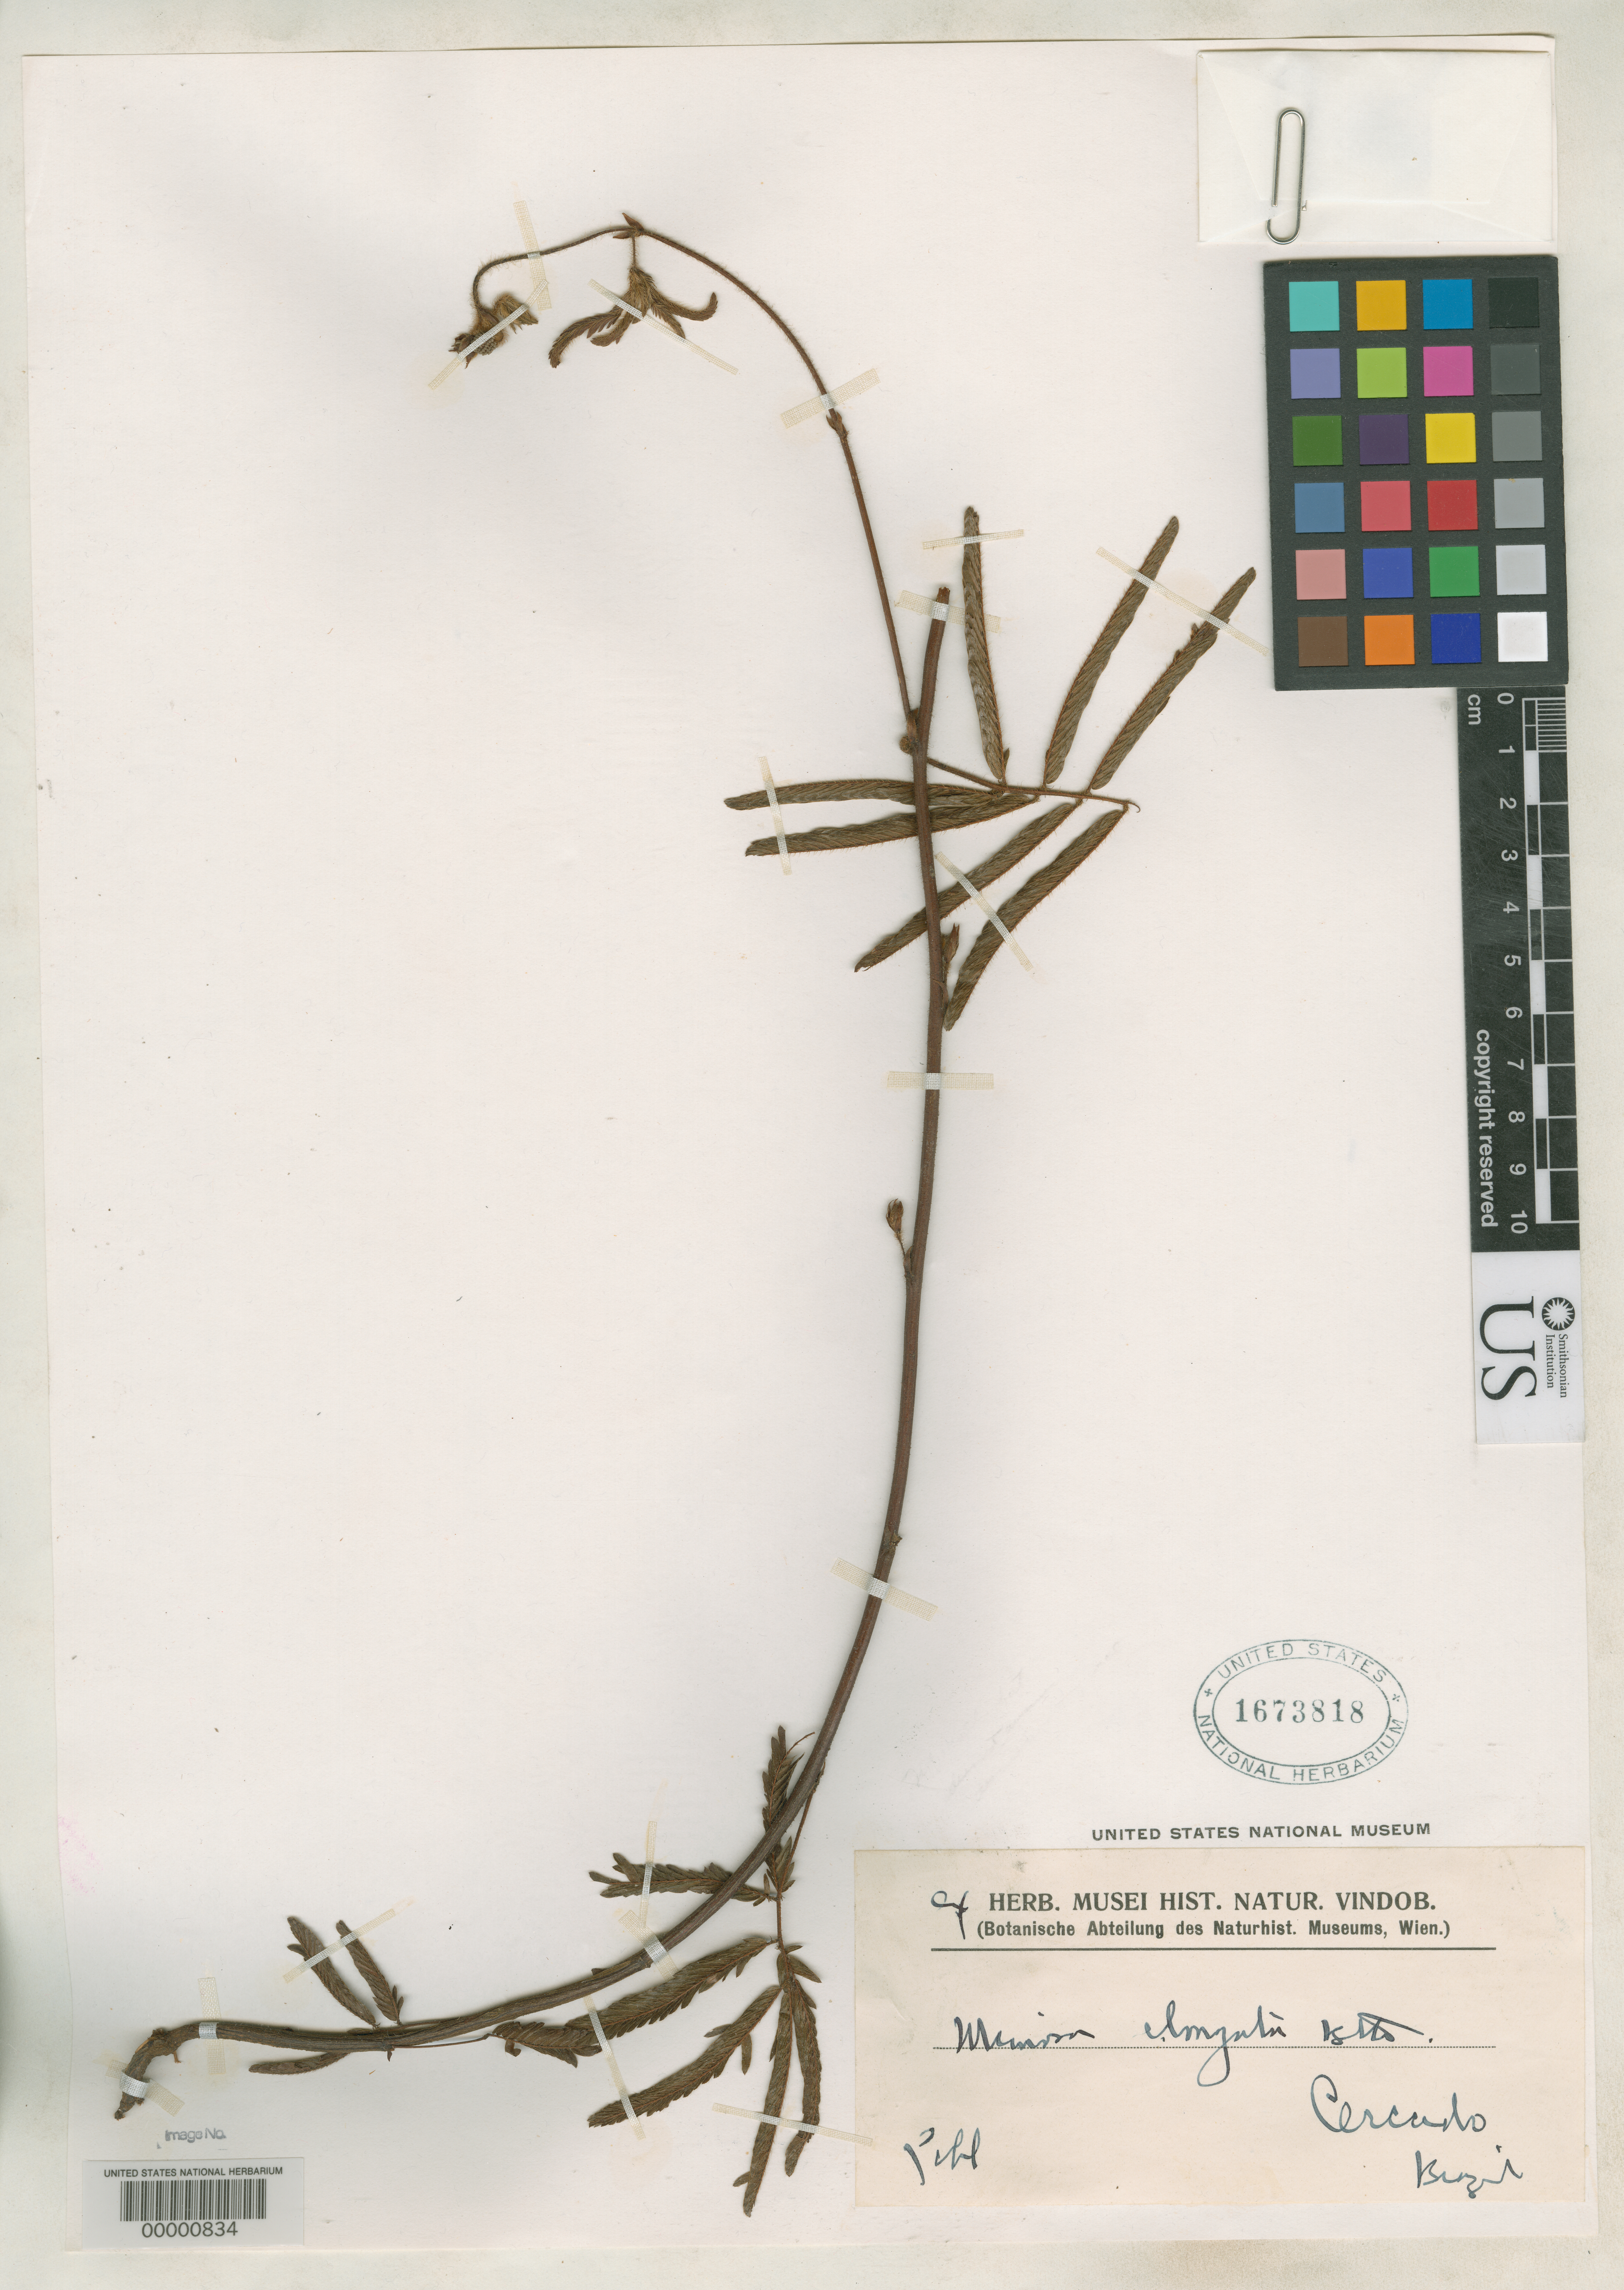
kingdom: Plantae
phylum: Tracheophyta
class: Magnoliopsida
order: Fabales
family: Fabaceae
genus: Mimosa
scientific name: Mimosa elongata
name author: Benth.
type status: Type Collection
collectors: J. B. E. Pohl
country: Brazil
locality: Cercado.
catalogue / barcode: US 1673818